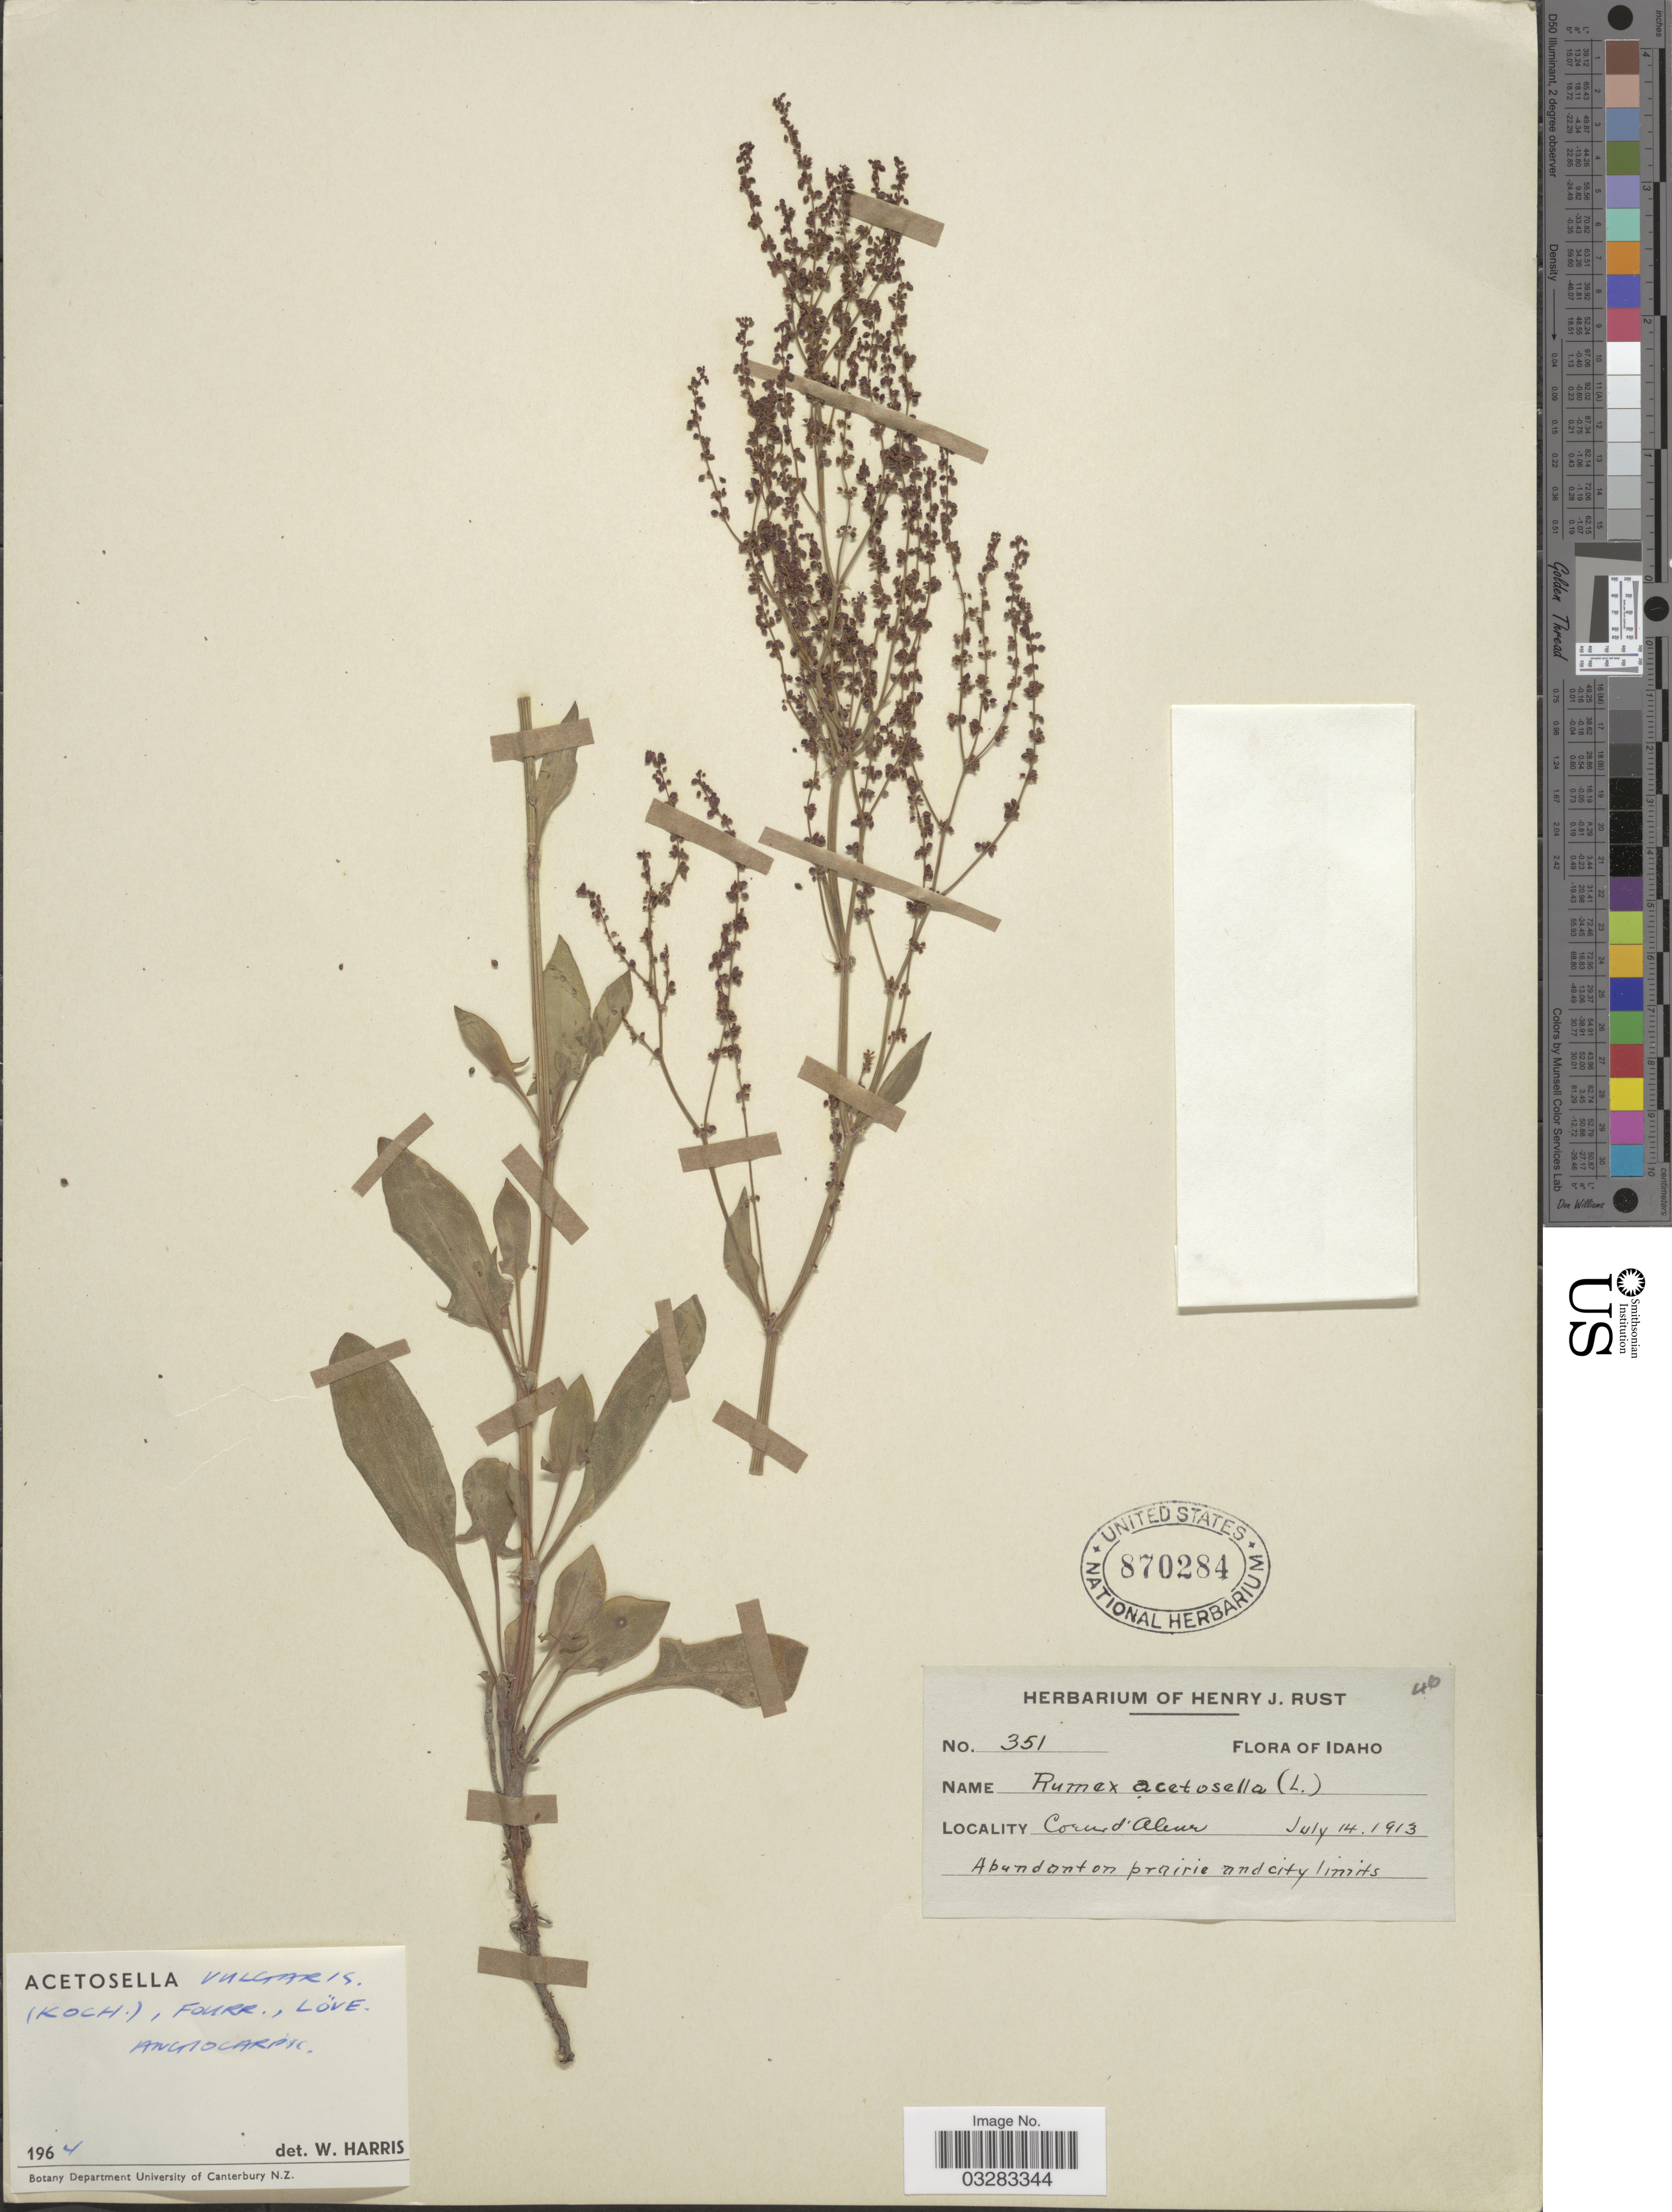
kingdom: Plantae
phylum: Tracheophyta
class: Magnoliopsida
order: Caryophyllales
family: Polygonaceae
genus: Rumex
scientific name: Rumex acetosella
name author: L.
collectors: ex herb. Henry J. Rust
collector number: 351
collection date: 1913-07-14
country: United States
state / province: Idaho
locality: Coeur d'Alene.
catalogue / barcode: US 870284